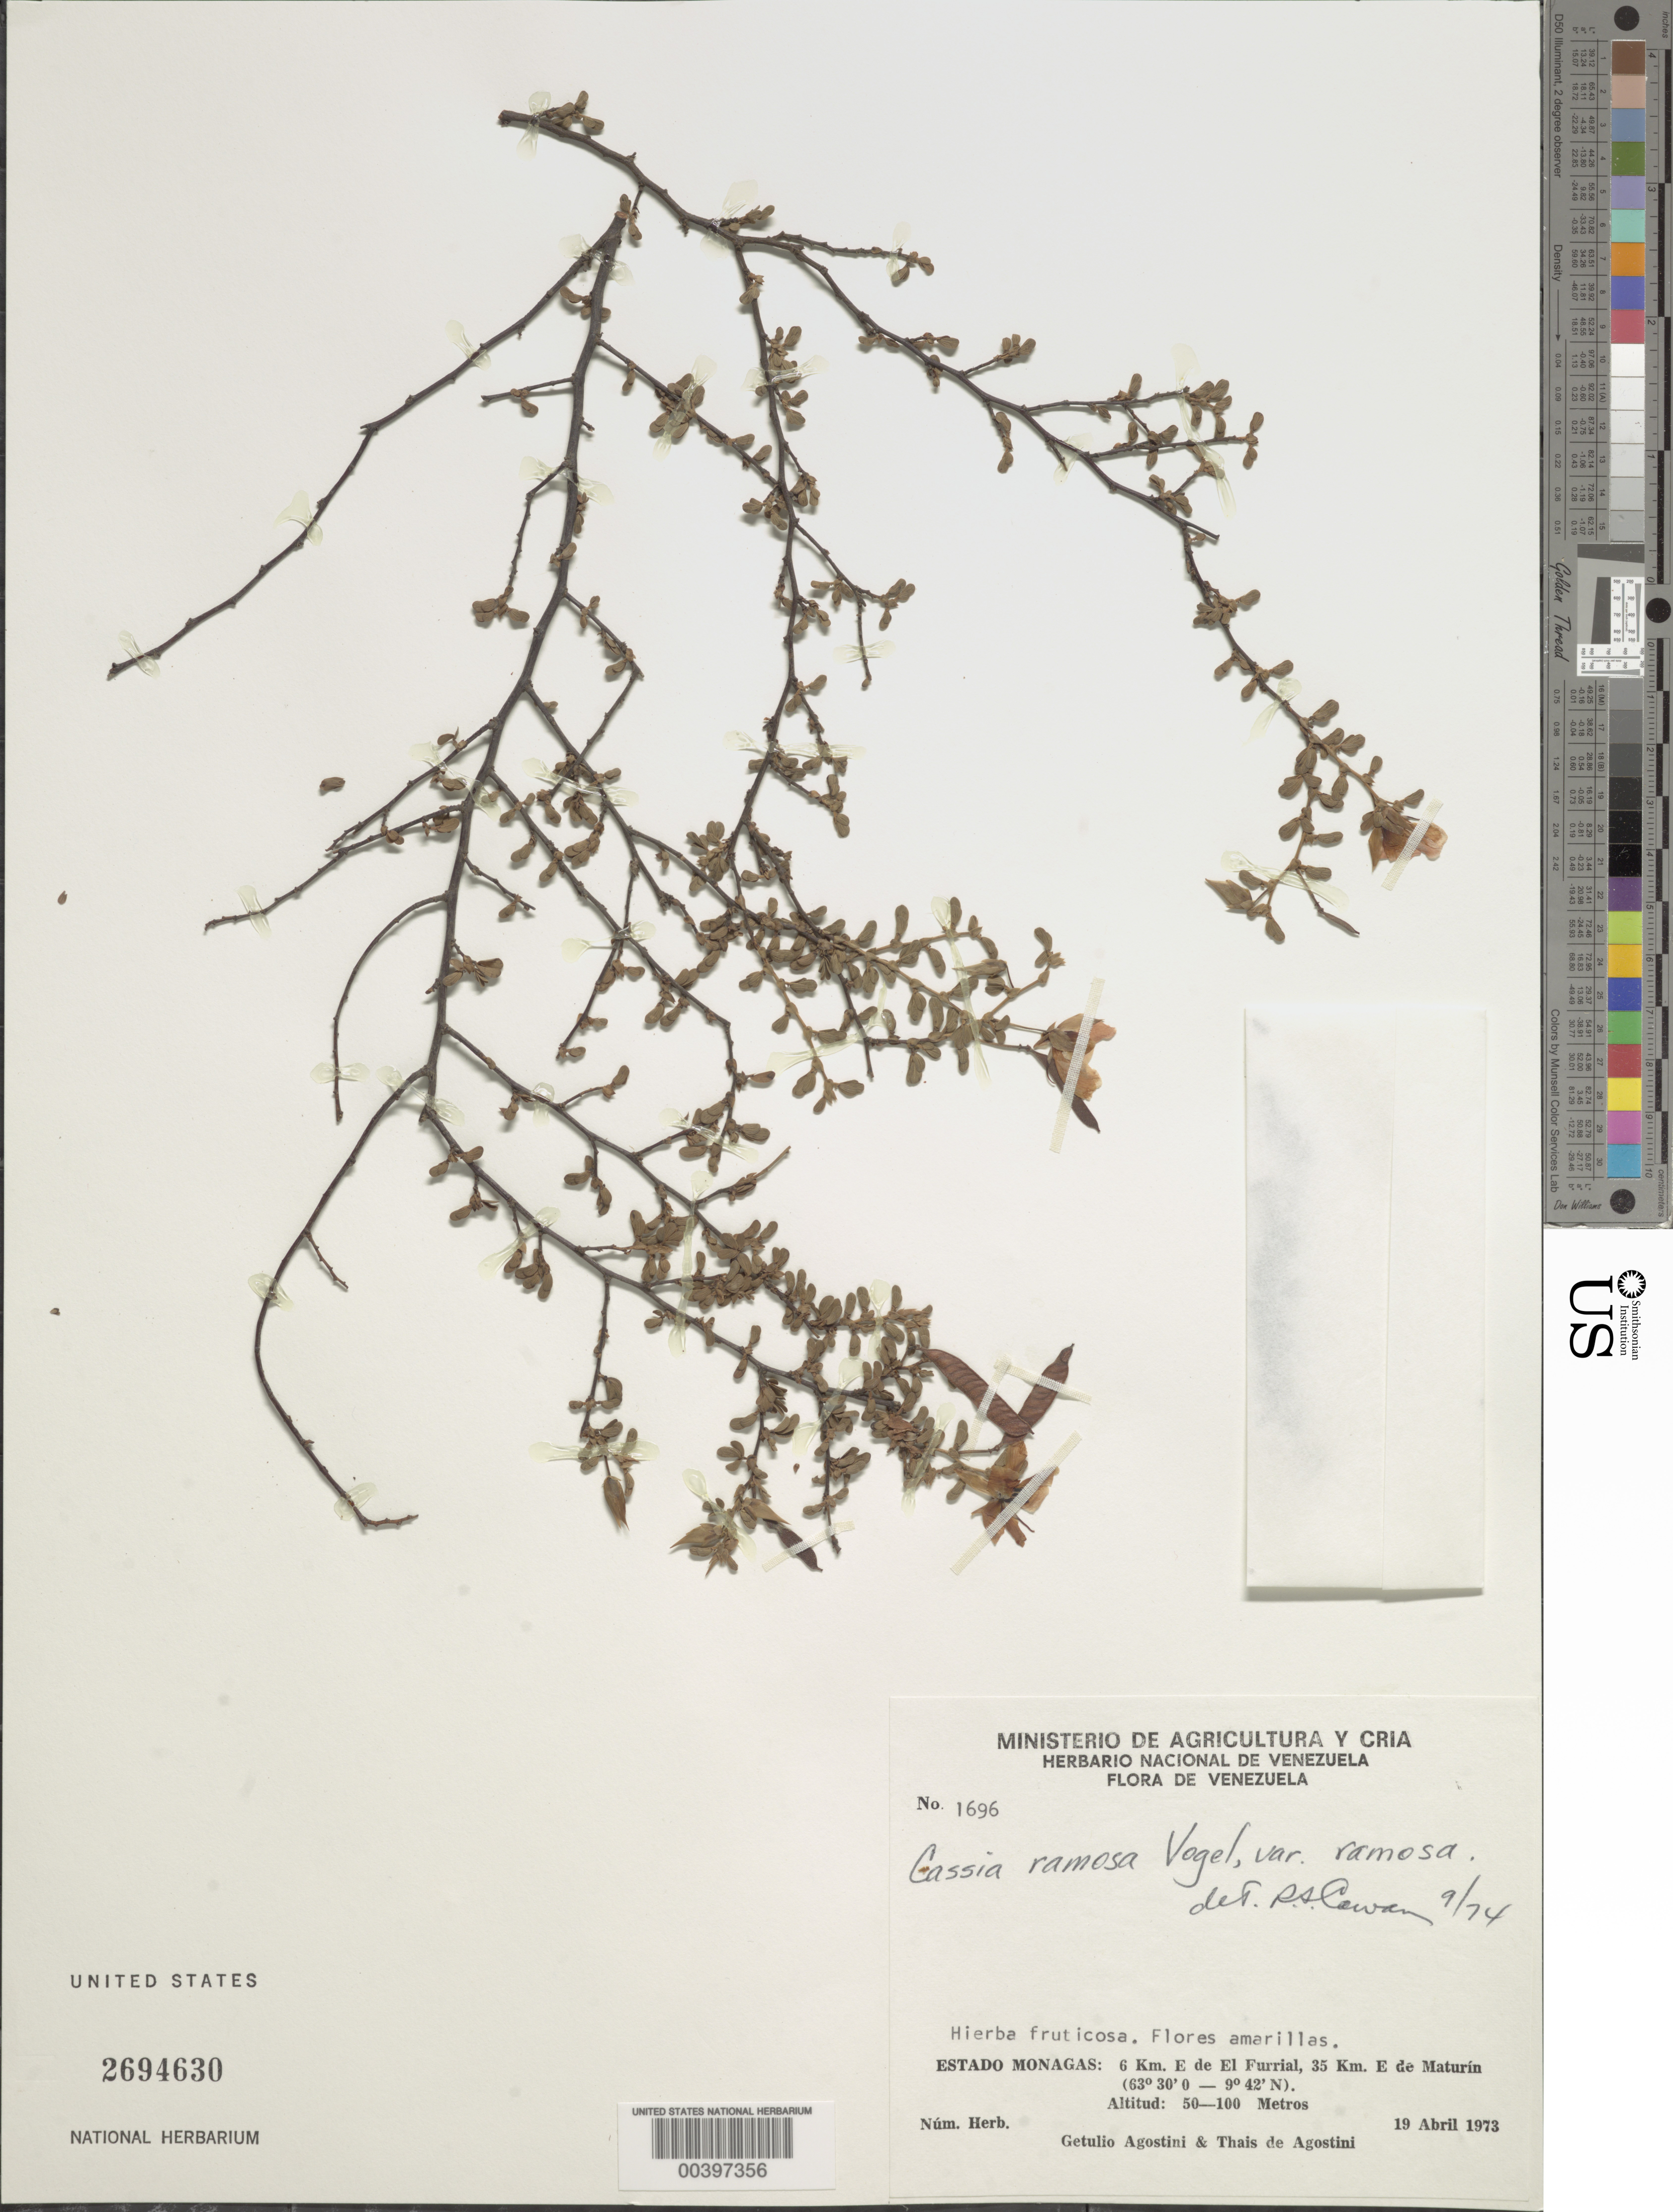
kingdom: Plantae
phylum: Tracheophyta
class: Magnoliopsida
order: Fabales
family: Fabaceae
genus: Chamaecrista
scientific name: Chamaecrista ramosa var. ramosa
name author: (Vogel) H.S. Irwin & Barneby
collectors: G. Agostini & T. Agostini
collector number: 1696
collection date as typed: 19 Apr 1973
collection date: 1973-04-19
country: Venezuela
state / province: Monagas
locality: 6 km E of El Furrial, 35 km E of Maturin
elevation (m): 50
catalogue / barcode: US 2694630